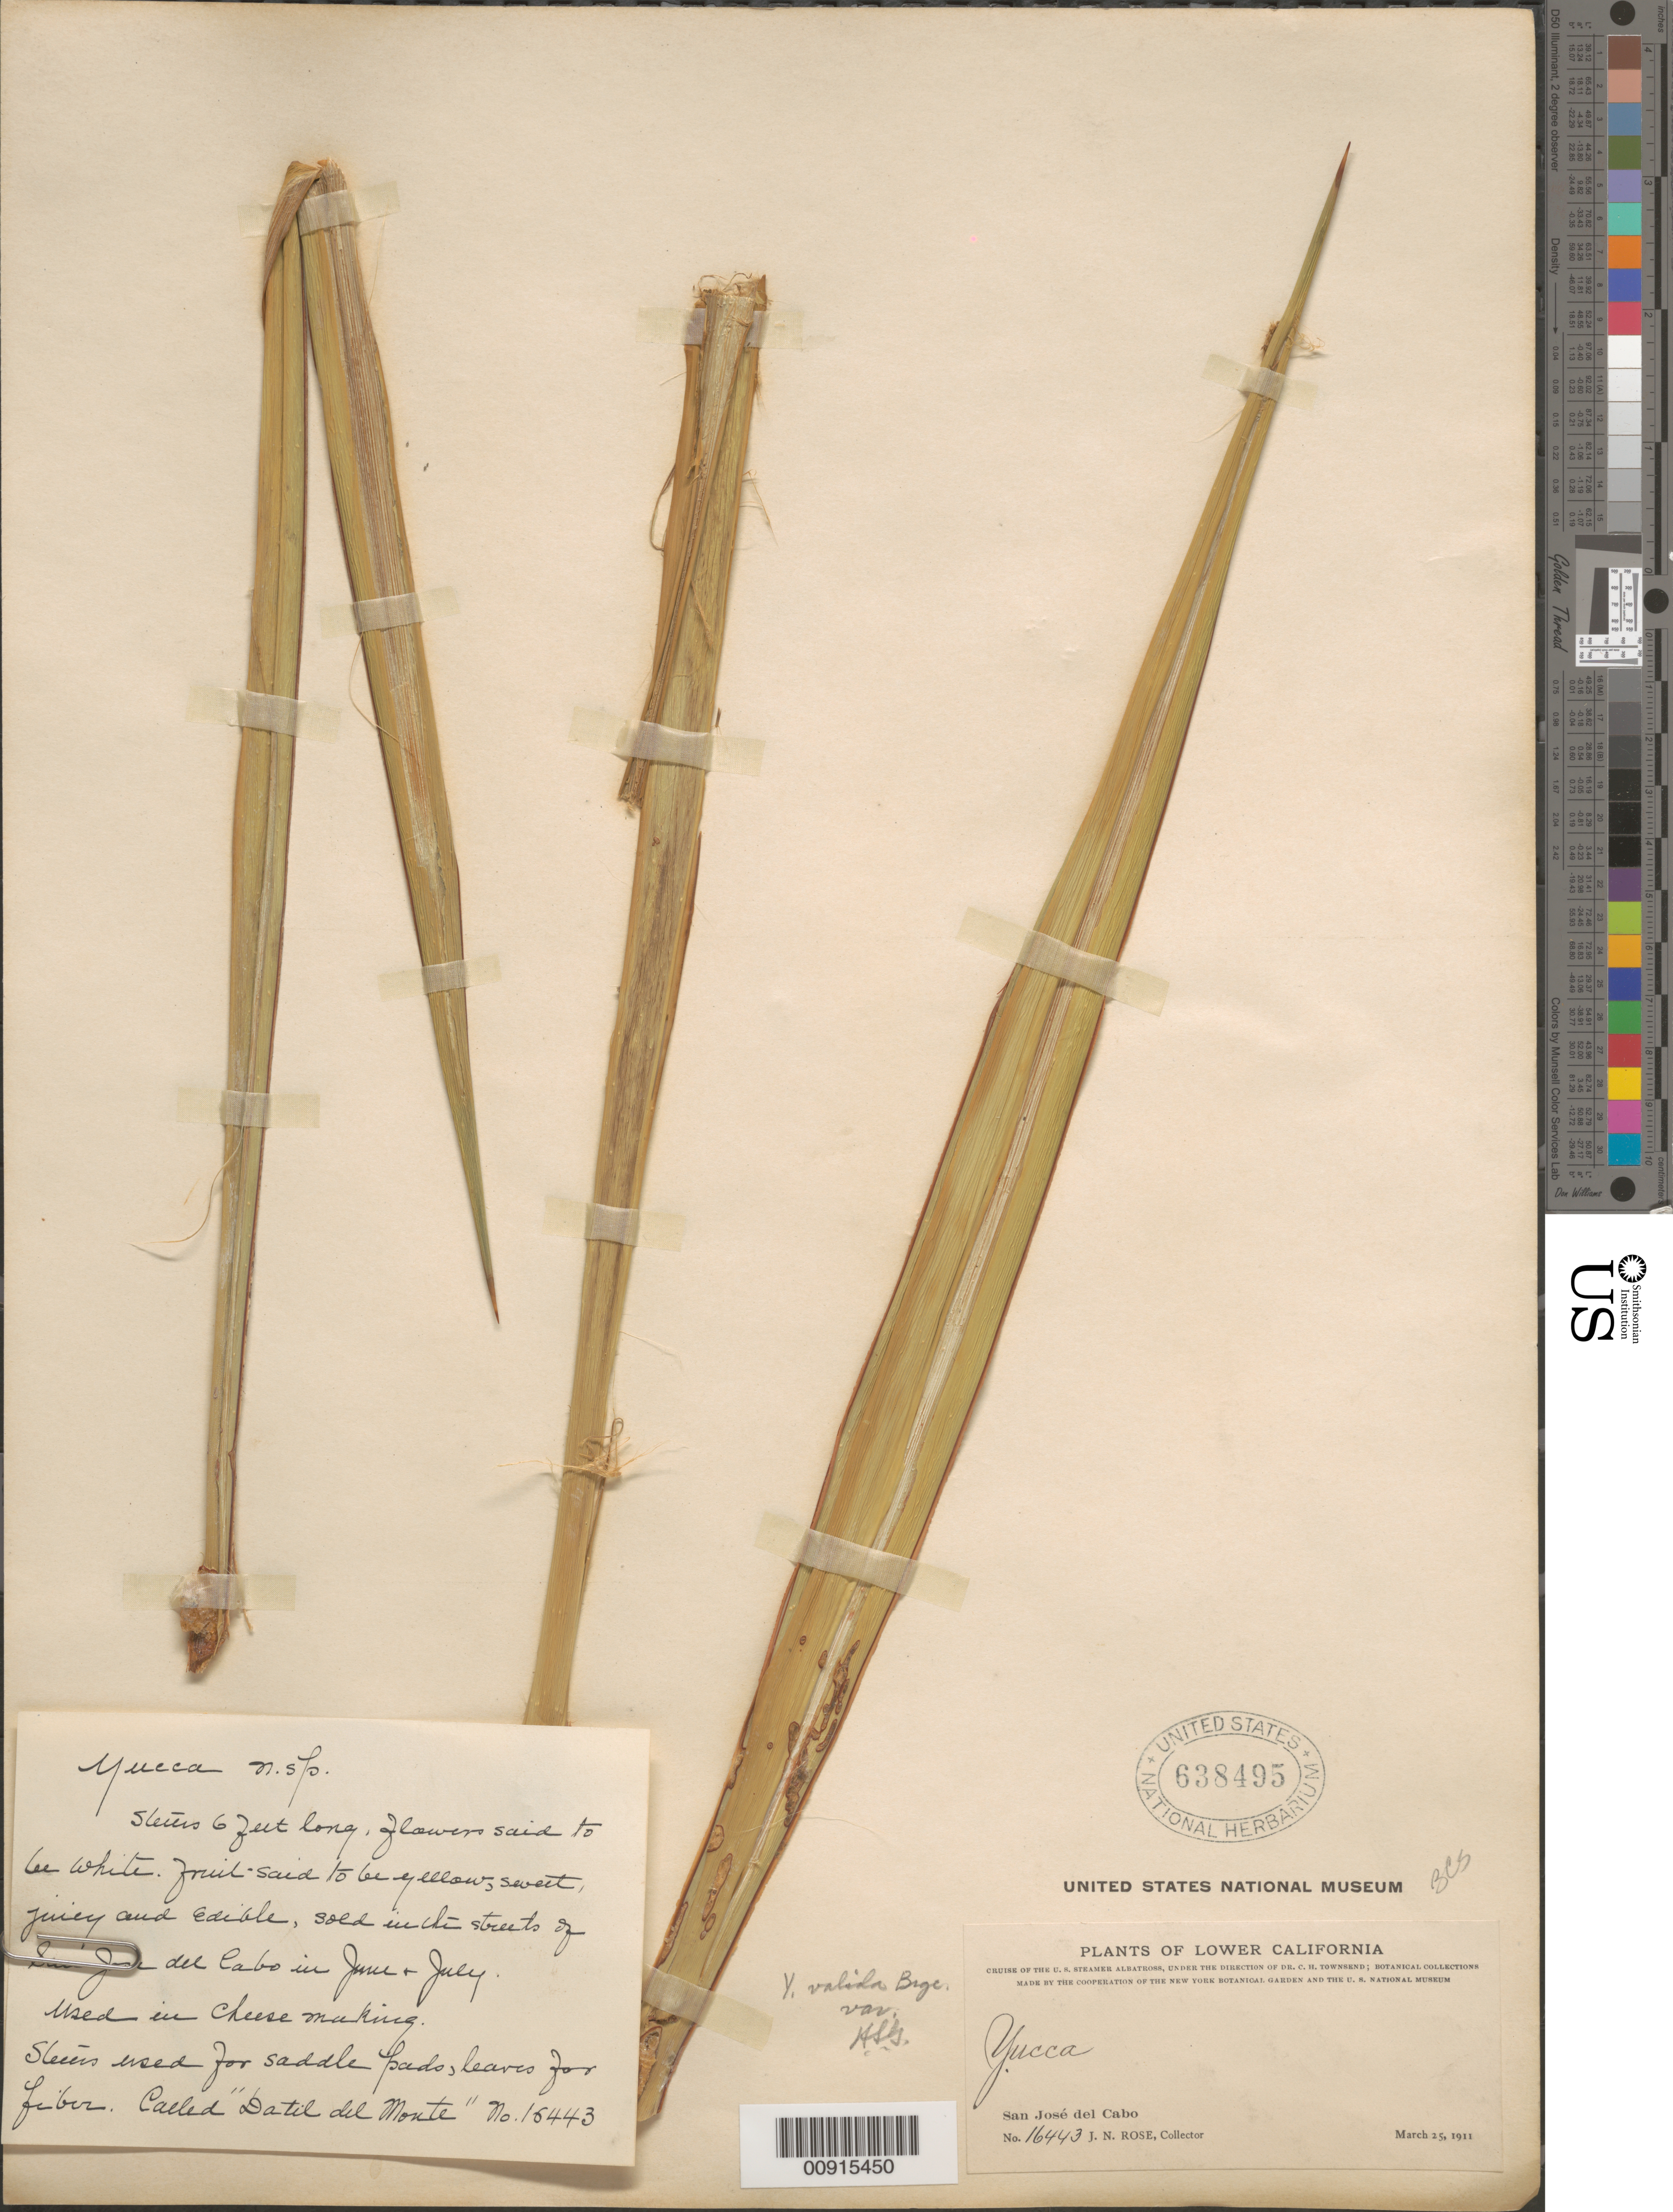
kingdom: Plantae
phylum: Tracheophyta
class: Liliopsida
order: Asparagales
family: Asparagaceae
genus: Yucca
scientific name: Yucca valida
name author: Brandegee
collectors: J. N. Rose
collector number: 16443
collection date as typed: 25 Mar 1911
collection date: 1911-03-25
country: Mexico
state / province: Baja California Sur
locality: San José del Cabo, Lower California.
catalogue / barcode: US 638495